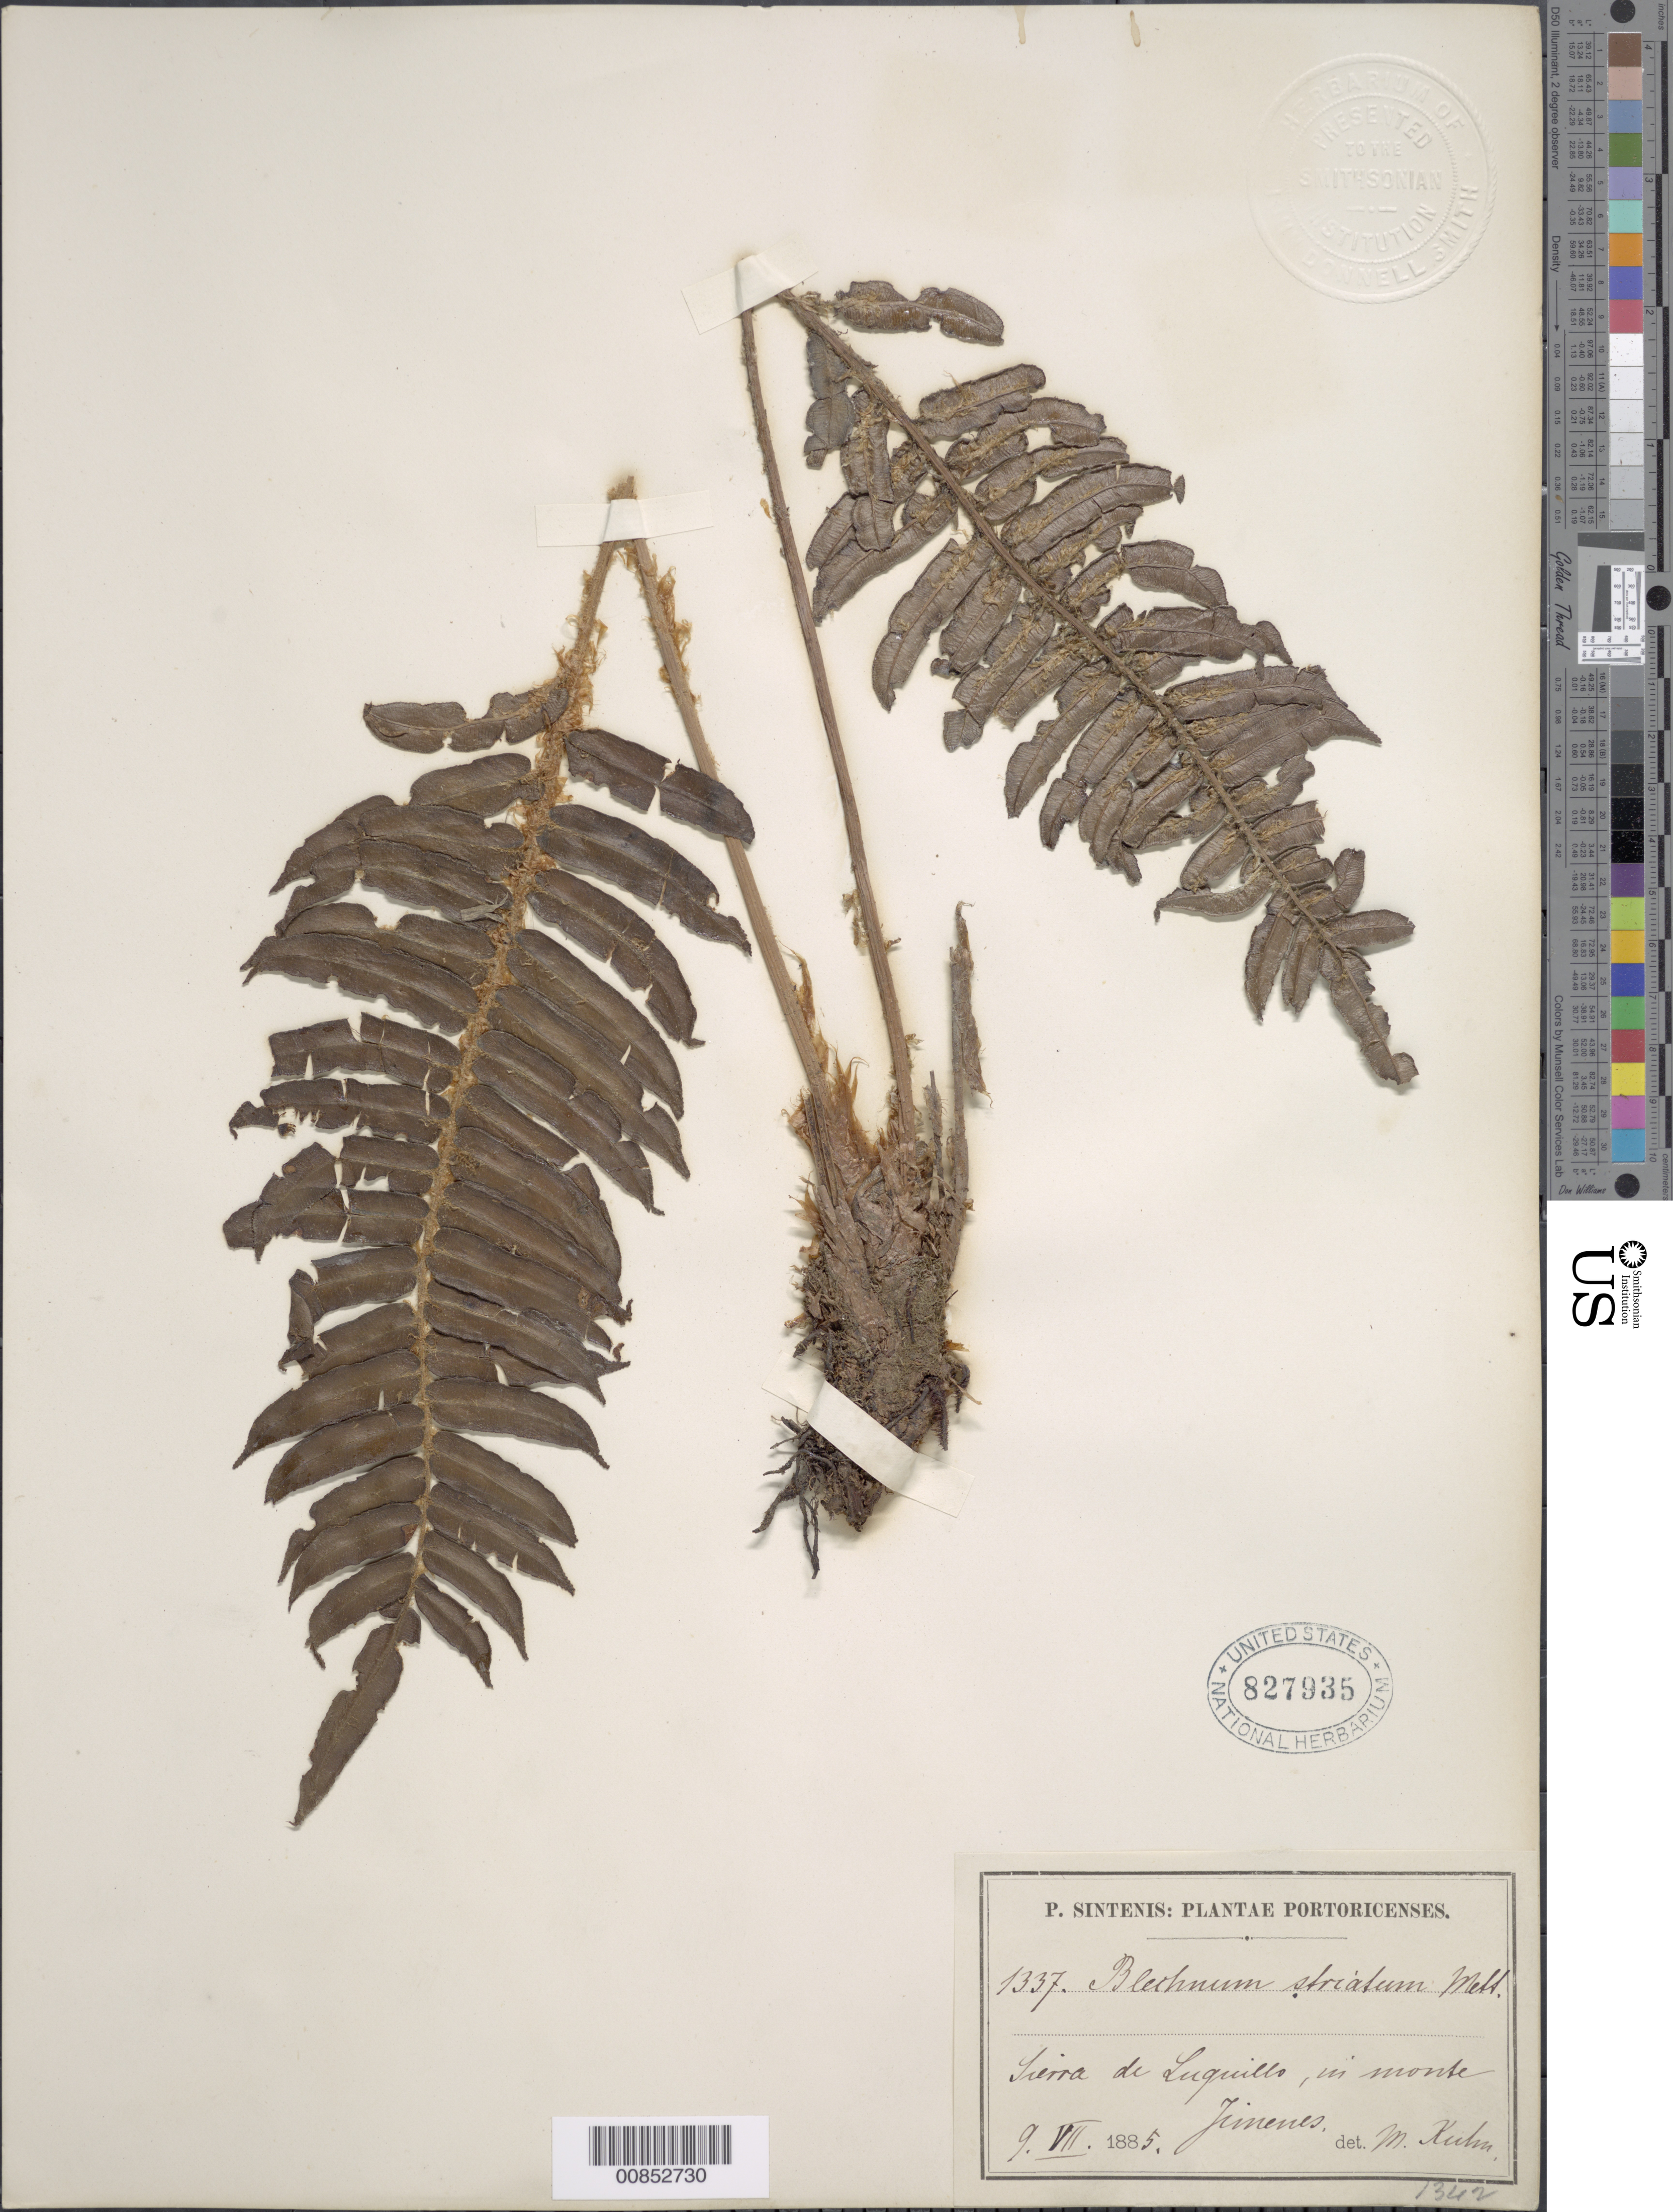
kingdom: Plantae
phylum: Tracheophyta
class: Polypodiopsida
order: Polypodiales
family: Blechnaceae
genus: Blechnum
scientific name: Blechnum lineatum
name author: (Sw.) C. Chr.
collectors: P. Sintenis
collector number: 1337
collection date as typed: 09 Jul 1885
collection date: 1885-07-09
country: Puerto Rico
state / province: Río Grande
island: Puerto Rico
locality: Sierra de Luquillo, Monte Jimenes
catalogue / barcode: US 827935